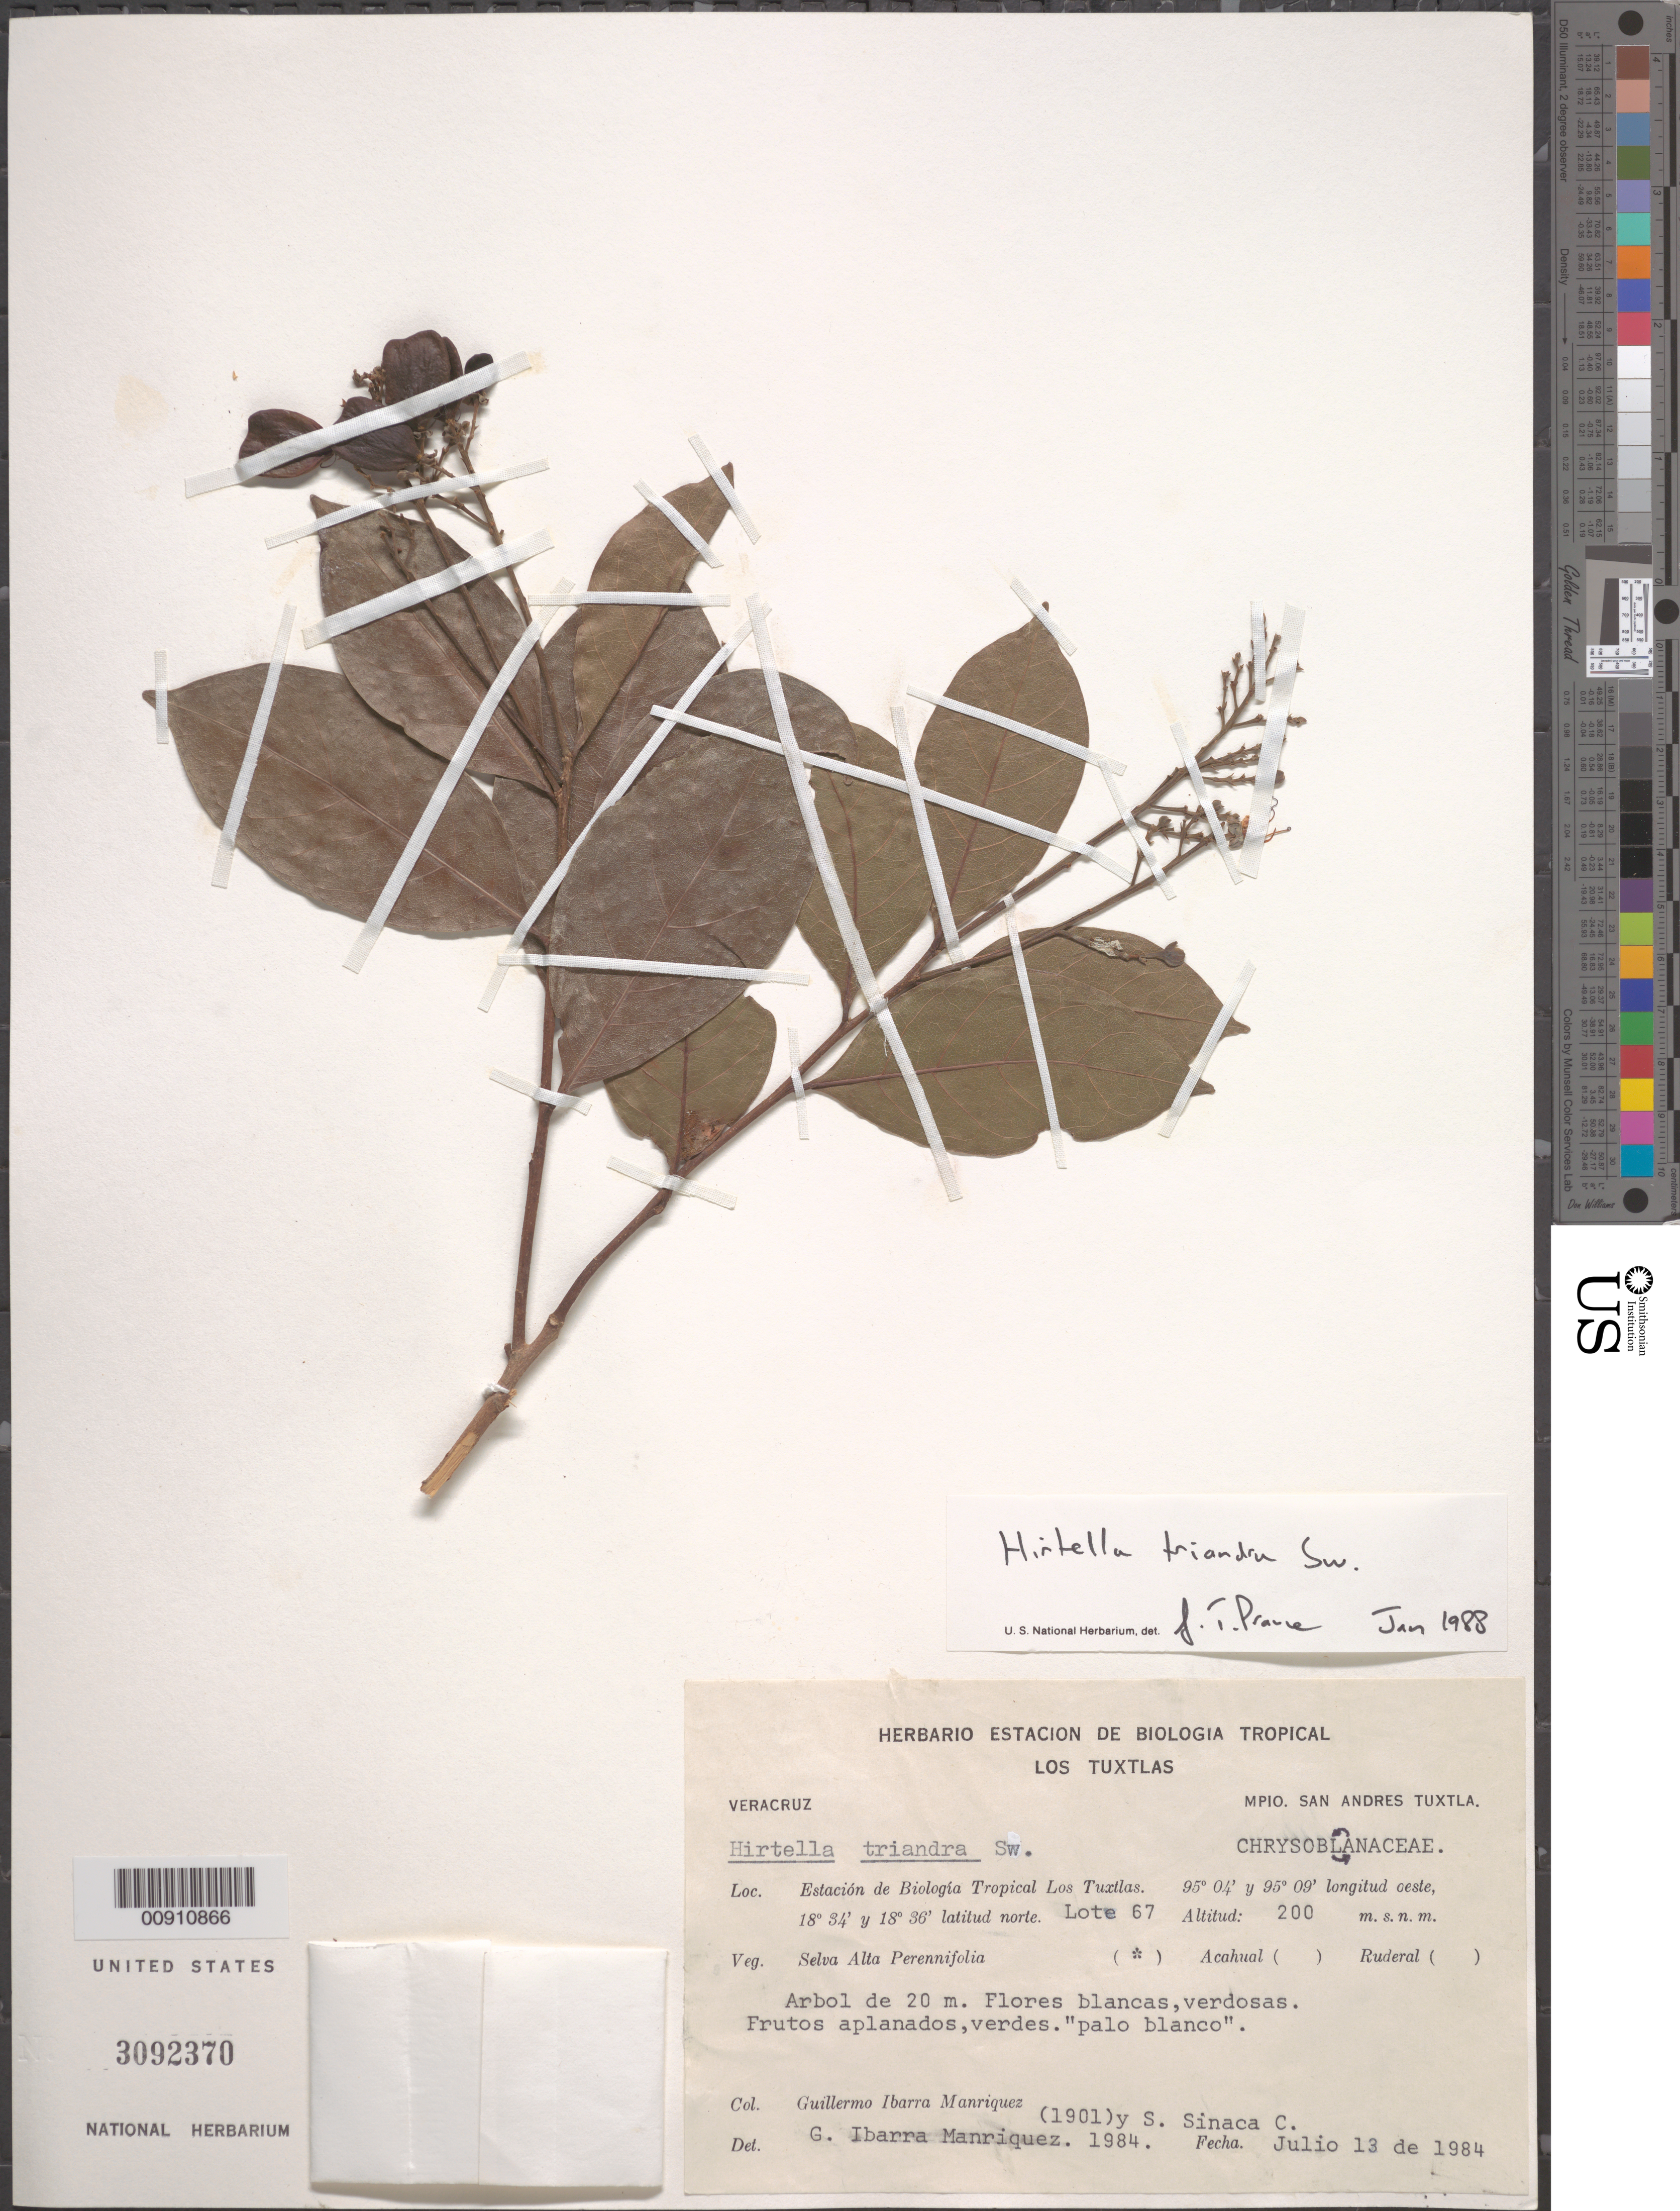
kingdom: Plantae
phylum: Tracheophyta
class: Magnoliopsida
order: Malpighiales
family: Chrysobalanaceae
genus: Hirtella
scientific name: Hirtella triandra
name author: Sw.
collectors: G. Ibarra-M. & S. Sinaca-Colin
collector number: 1901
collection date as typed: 13 Jul 1984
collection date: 1984-07-13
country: Mexico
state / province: Veracruz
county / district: San Andrés Tuxtla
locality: Estación de Biología Tropical Los Tuxtlas, Mpio. San Andrés Tuxtla, Veracruz. Lote 67.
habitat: Selva alta perennifolia.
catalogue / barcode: US 3092370